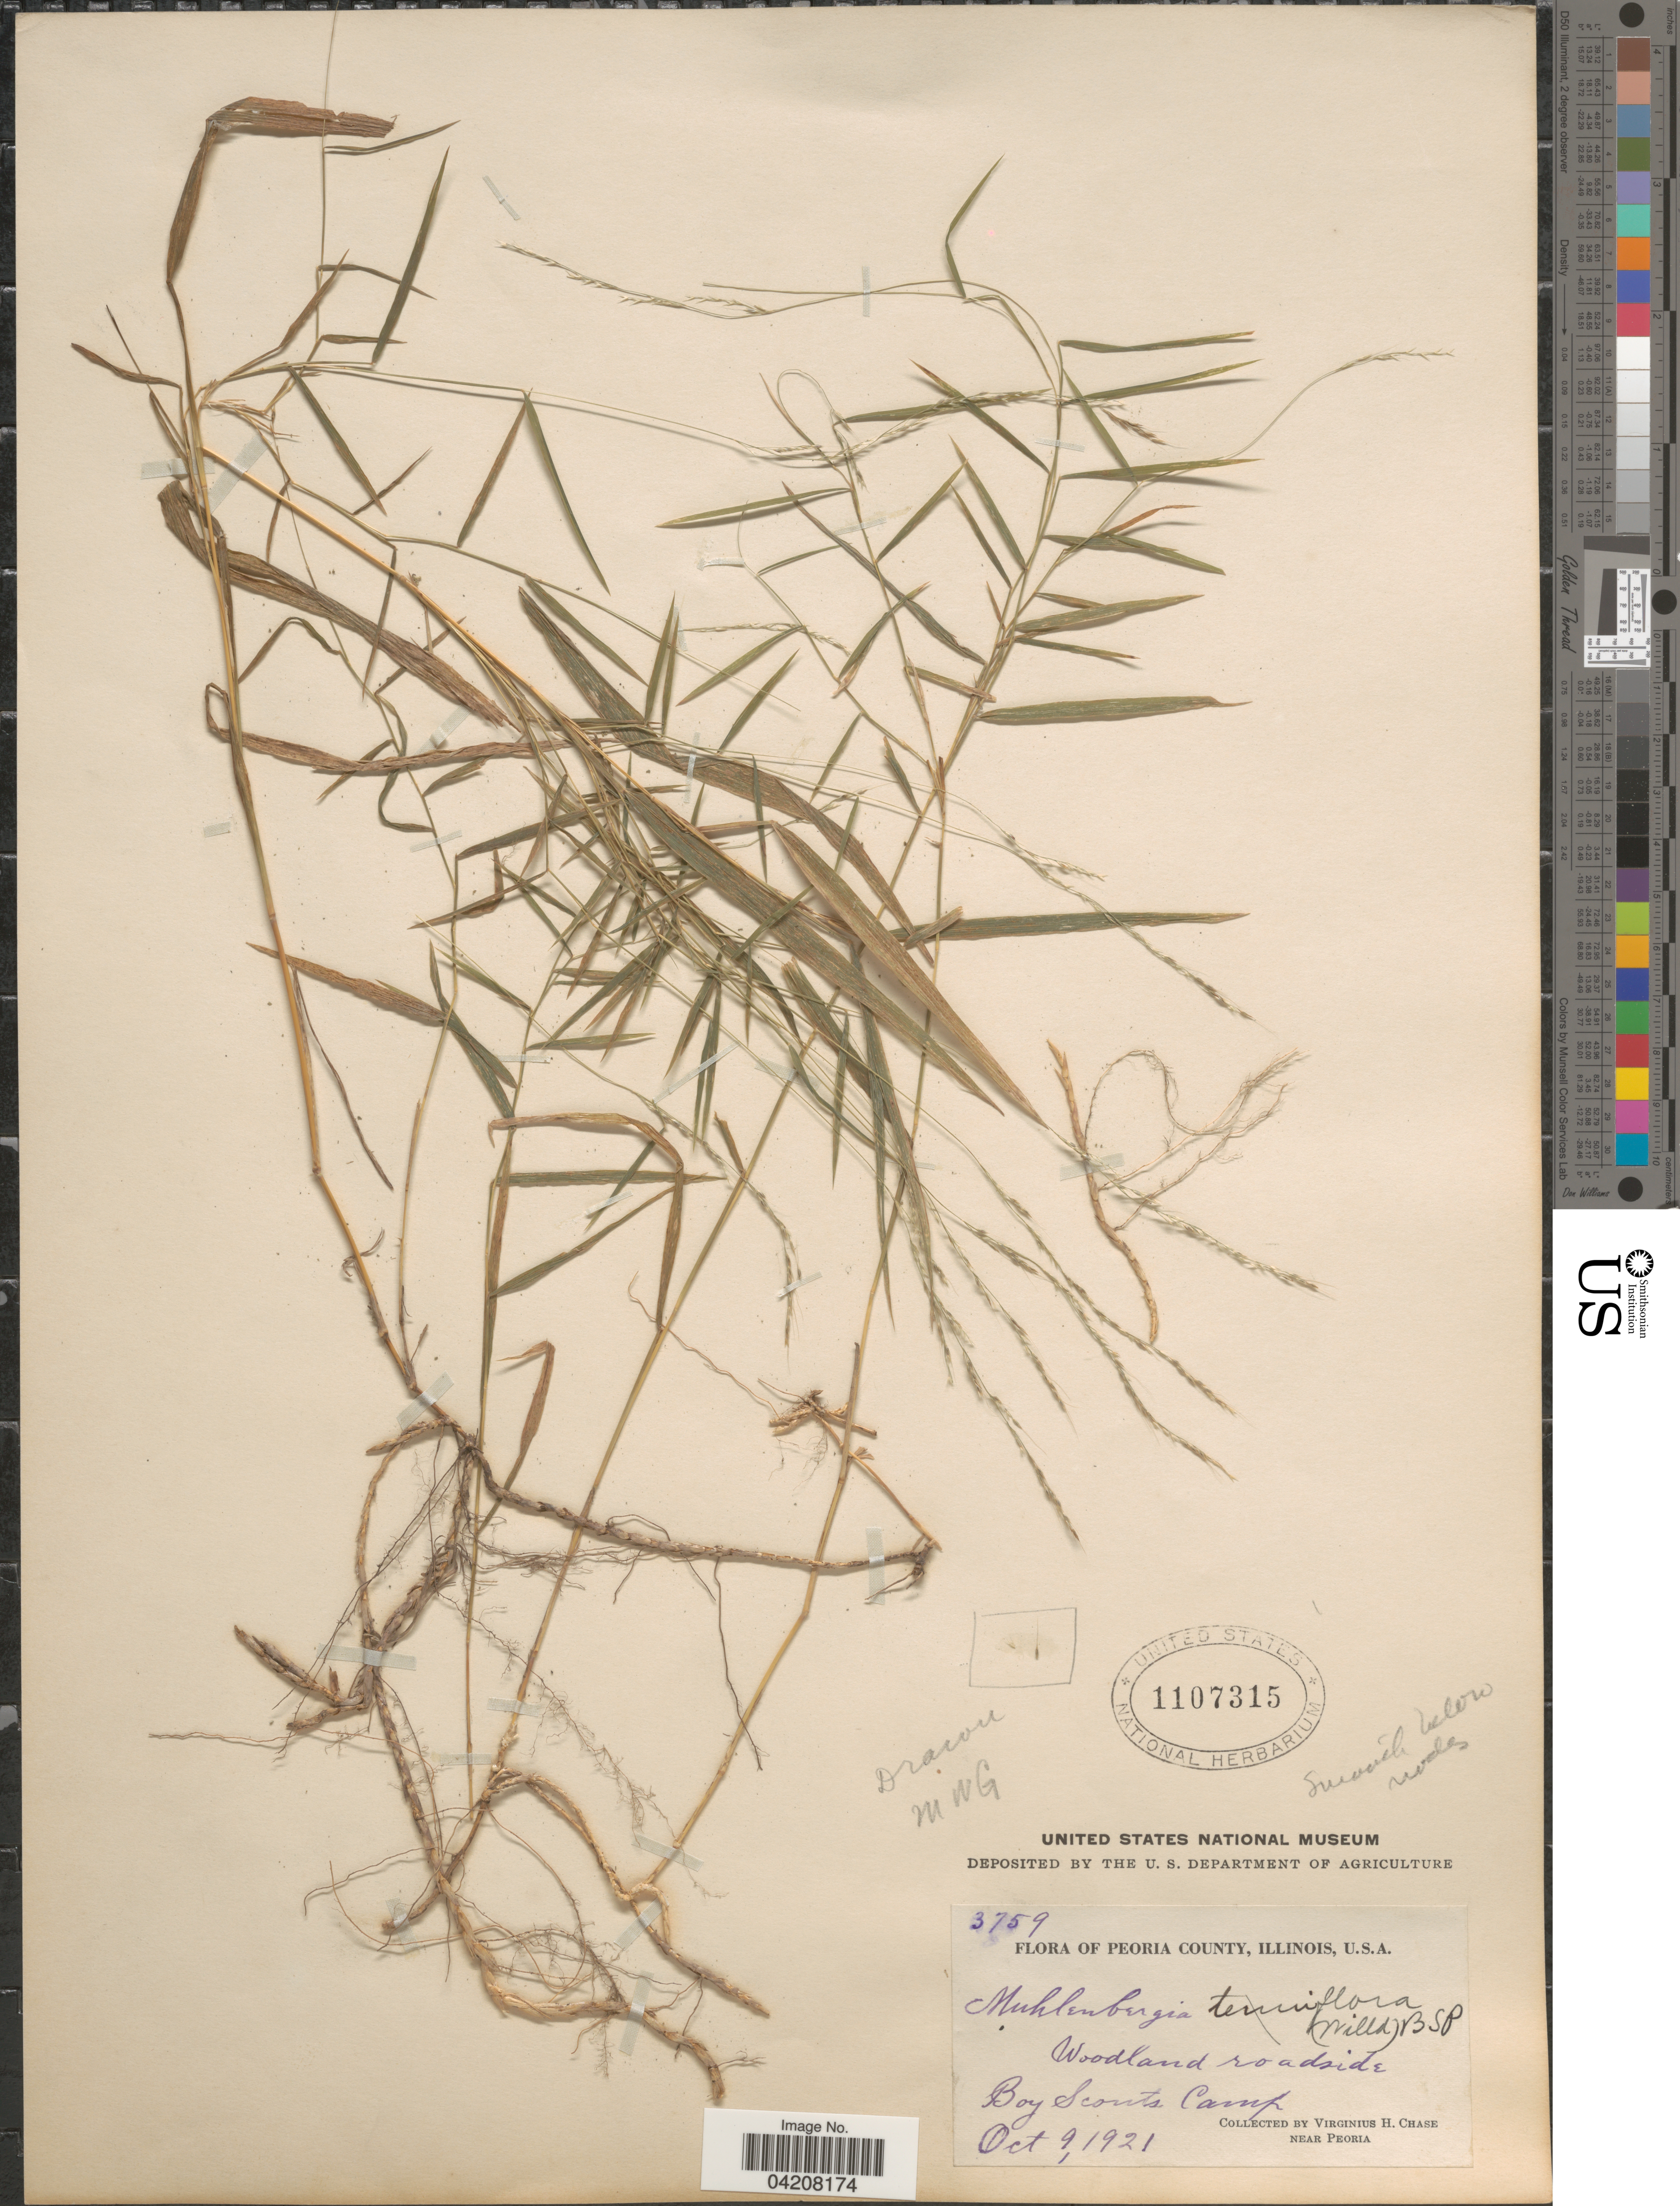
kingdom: Plantae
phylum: Tracheophyta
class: Liliopsida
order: Poales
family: Poaceae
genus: Muhlenbergia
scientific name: Muhlenbergia bushii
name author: R.W. Pohl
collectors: V. H. Chase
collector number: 3759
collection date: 1921-10-09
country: United States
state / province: Illinois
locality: Peoria County. Woodland roadside Boy Scouts Camp. Near Peoria.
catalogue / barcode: US 1107315